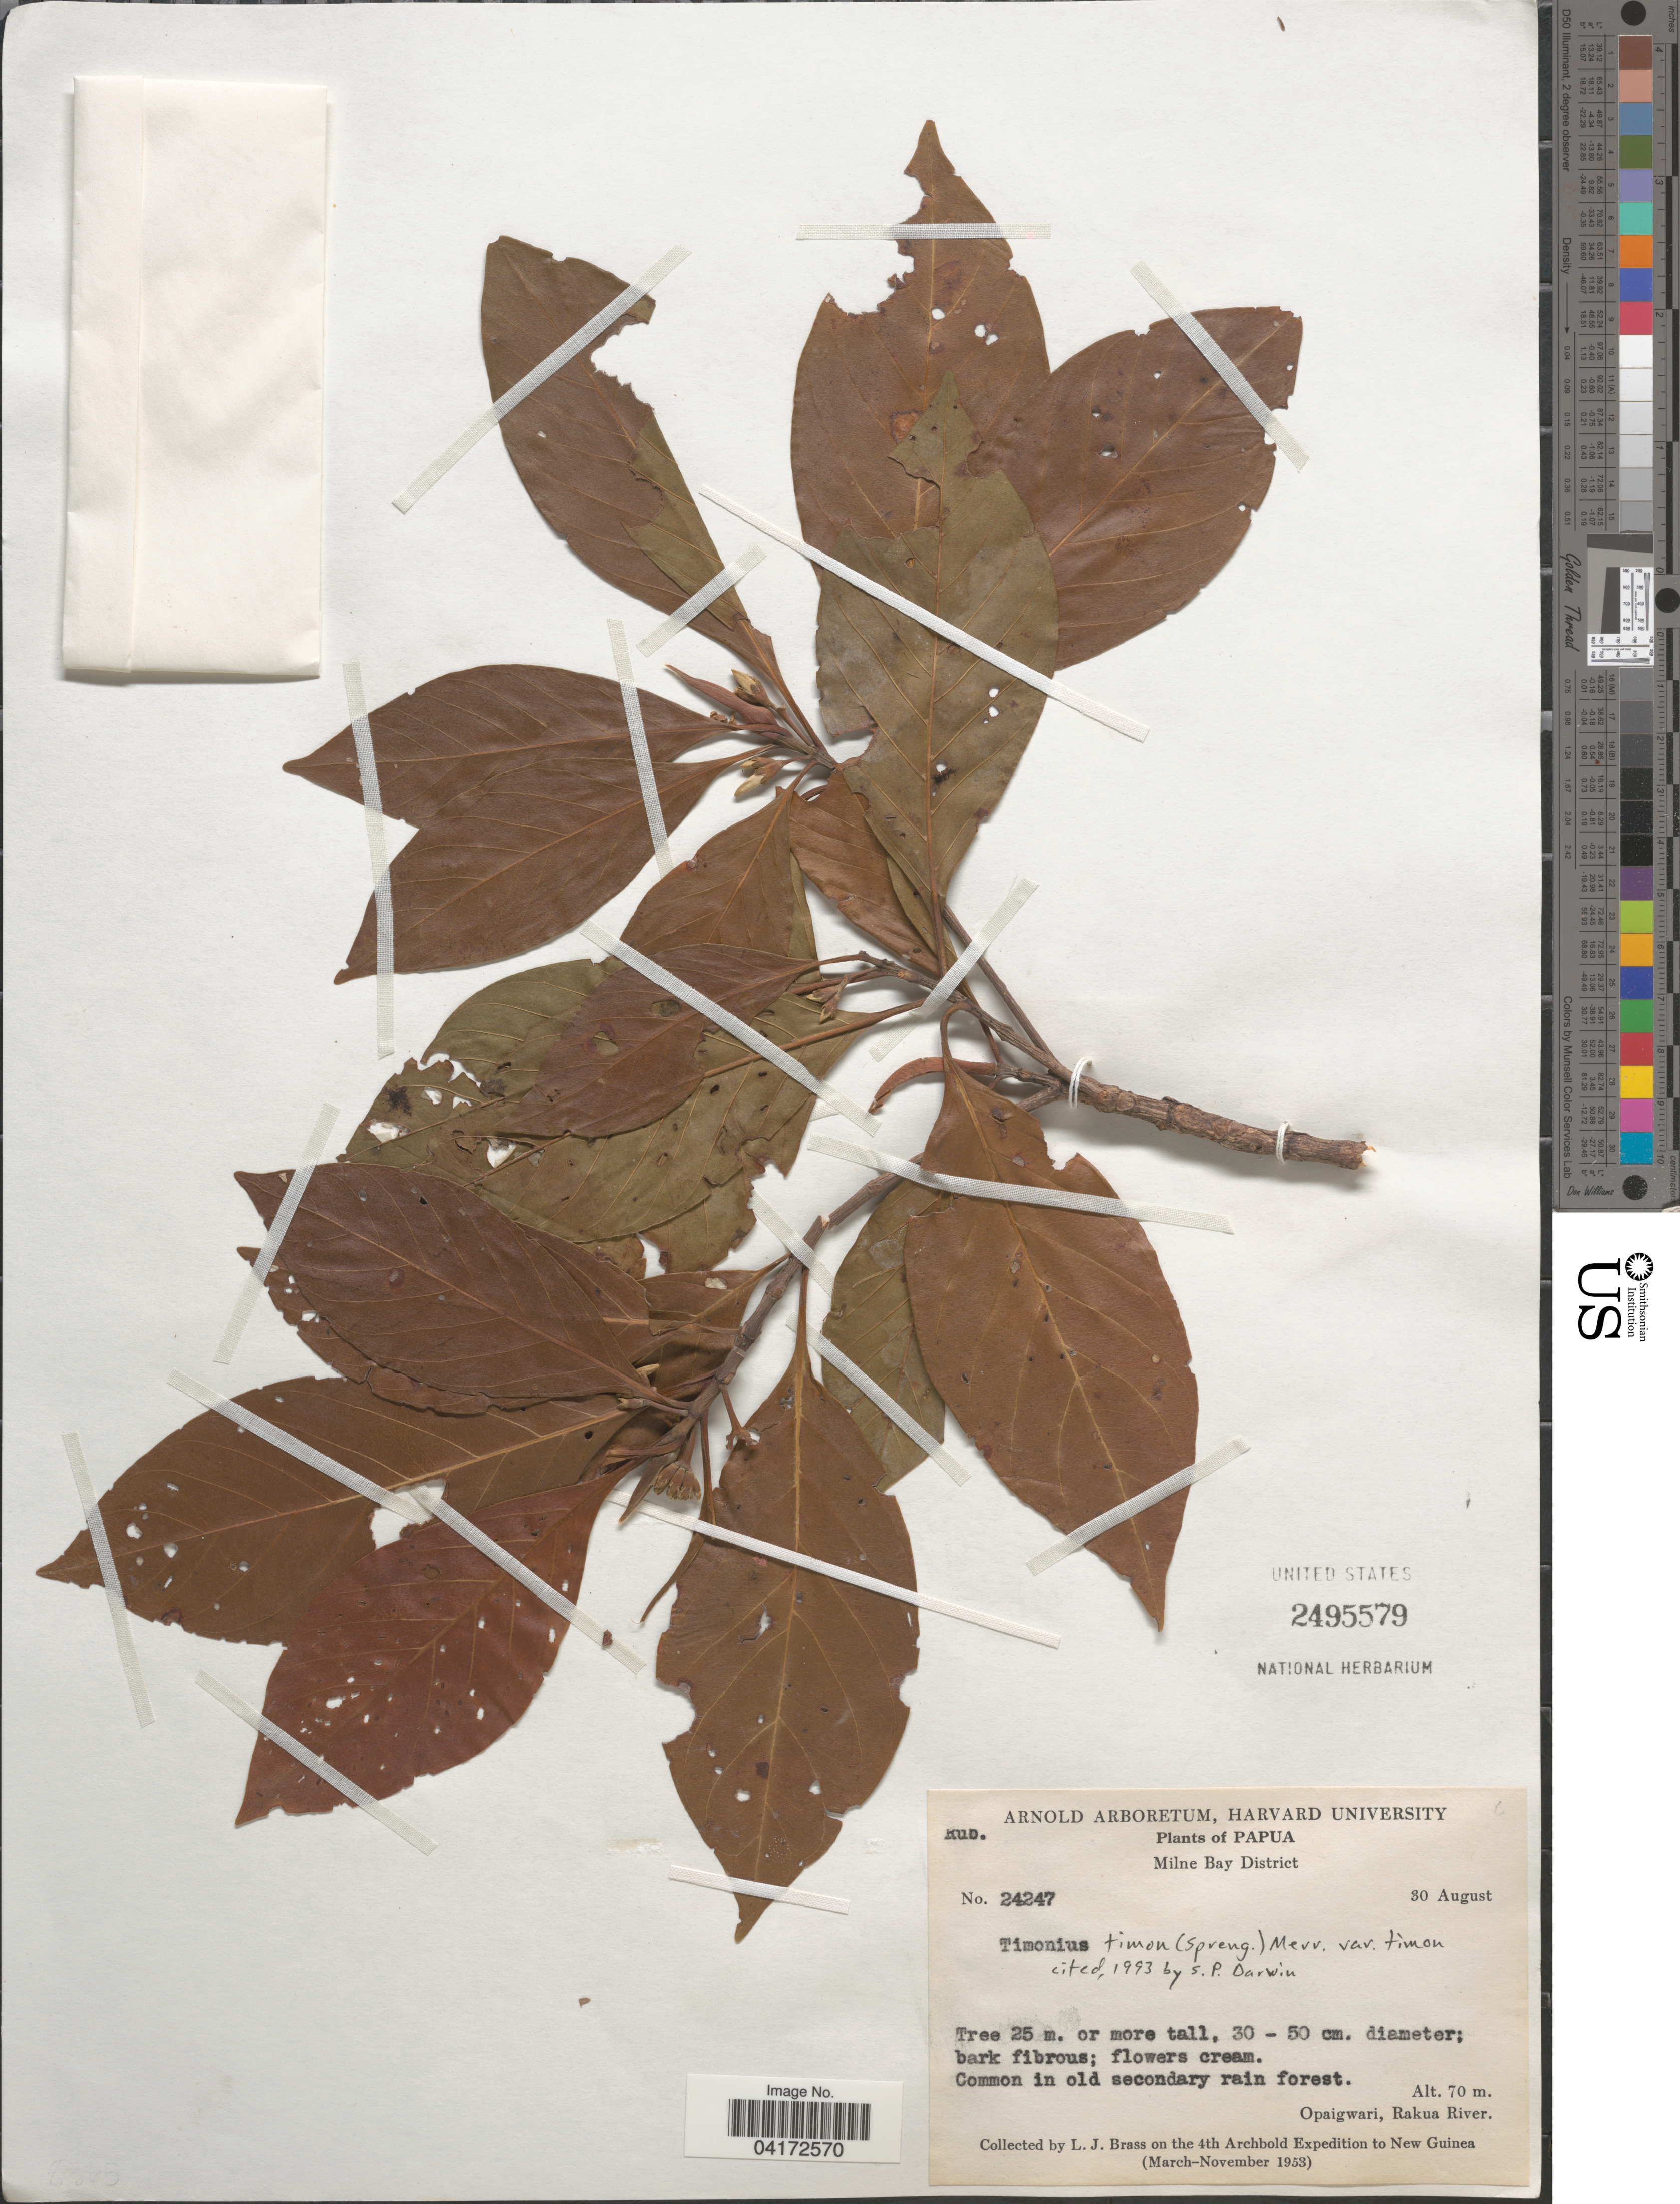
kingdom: Plantae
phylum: Tracheophyta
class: Magnoliopsida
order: Gentianales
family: Rubiaceae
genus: Timonius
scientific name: Timonius timon var. timon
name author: (Spreng.) Merr.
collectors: L. J. Brass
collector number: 24247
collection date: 1953-08-30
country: Papua New Guinea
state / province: Milne Bay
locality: Papua. Milne Bay District. Opaigwari, Rakua River. 4th Archbold Expedition to New Guinea (March-November 1953).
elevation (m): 70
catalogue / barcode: US 2495579